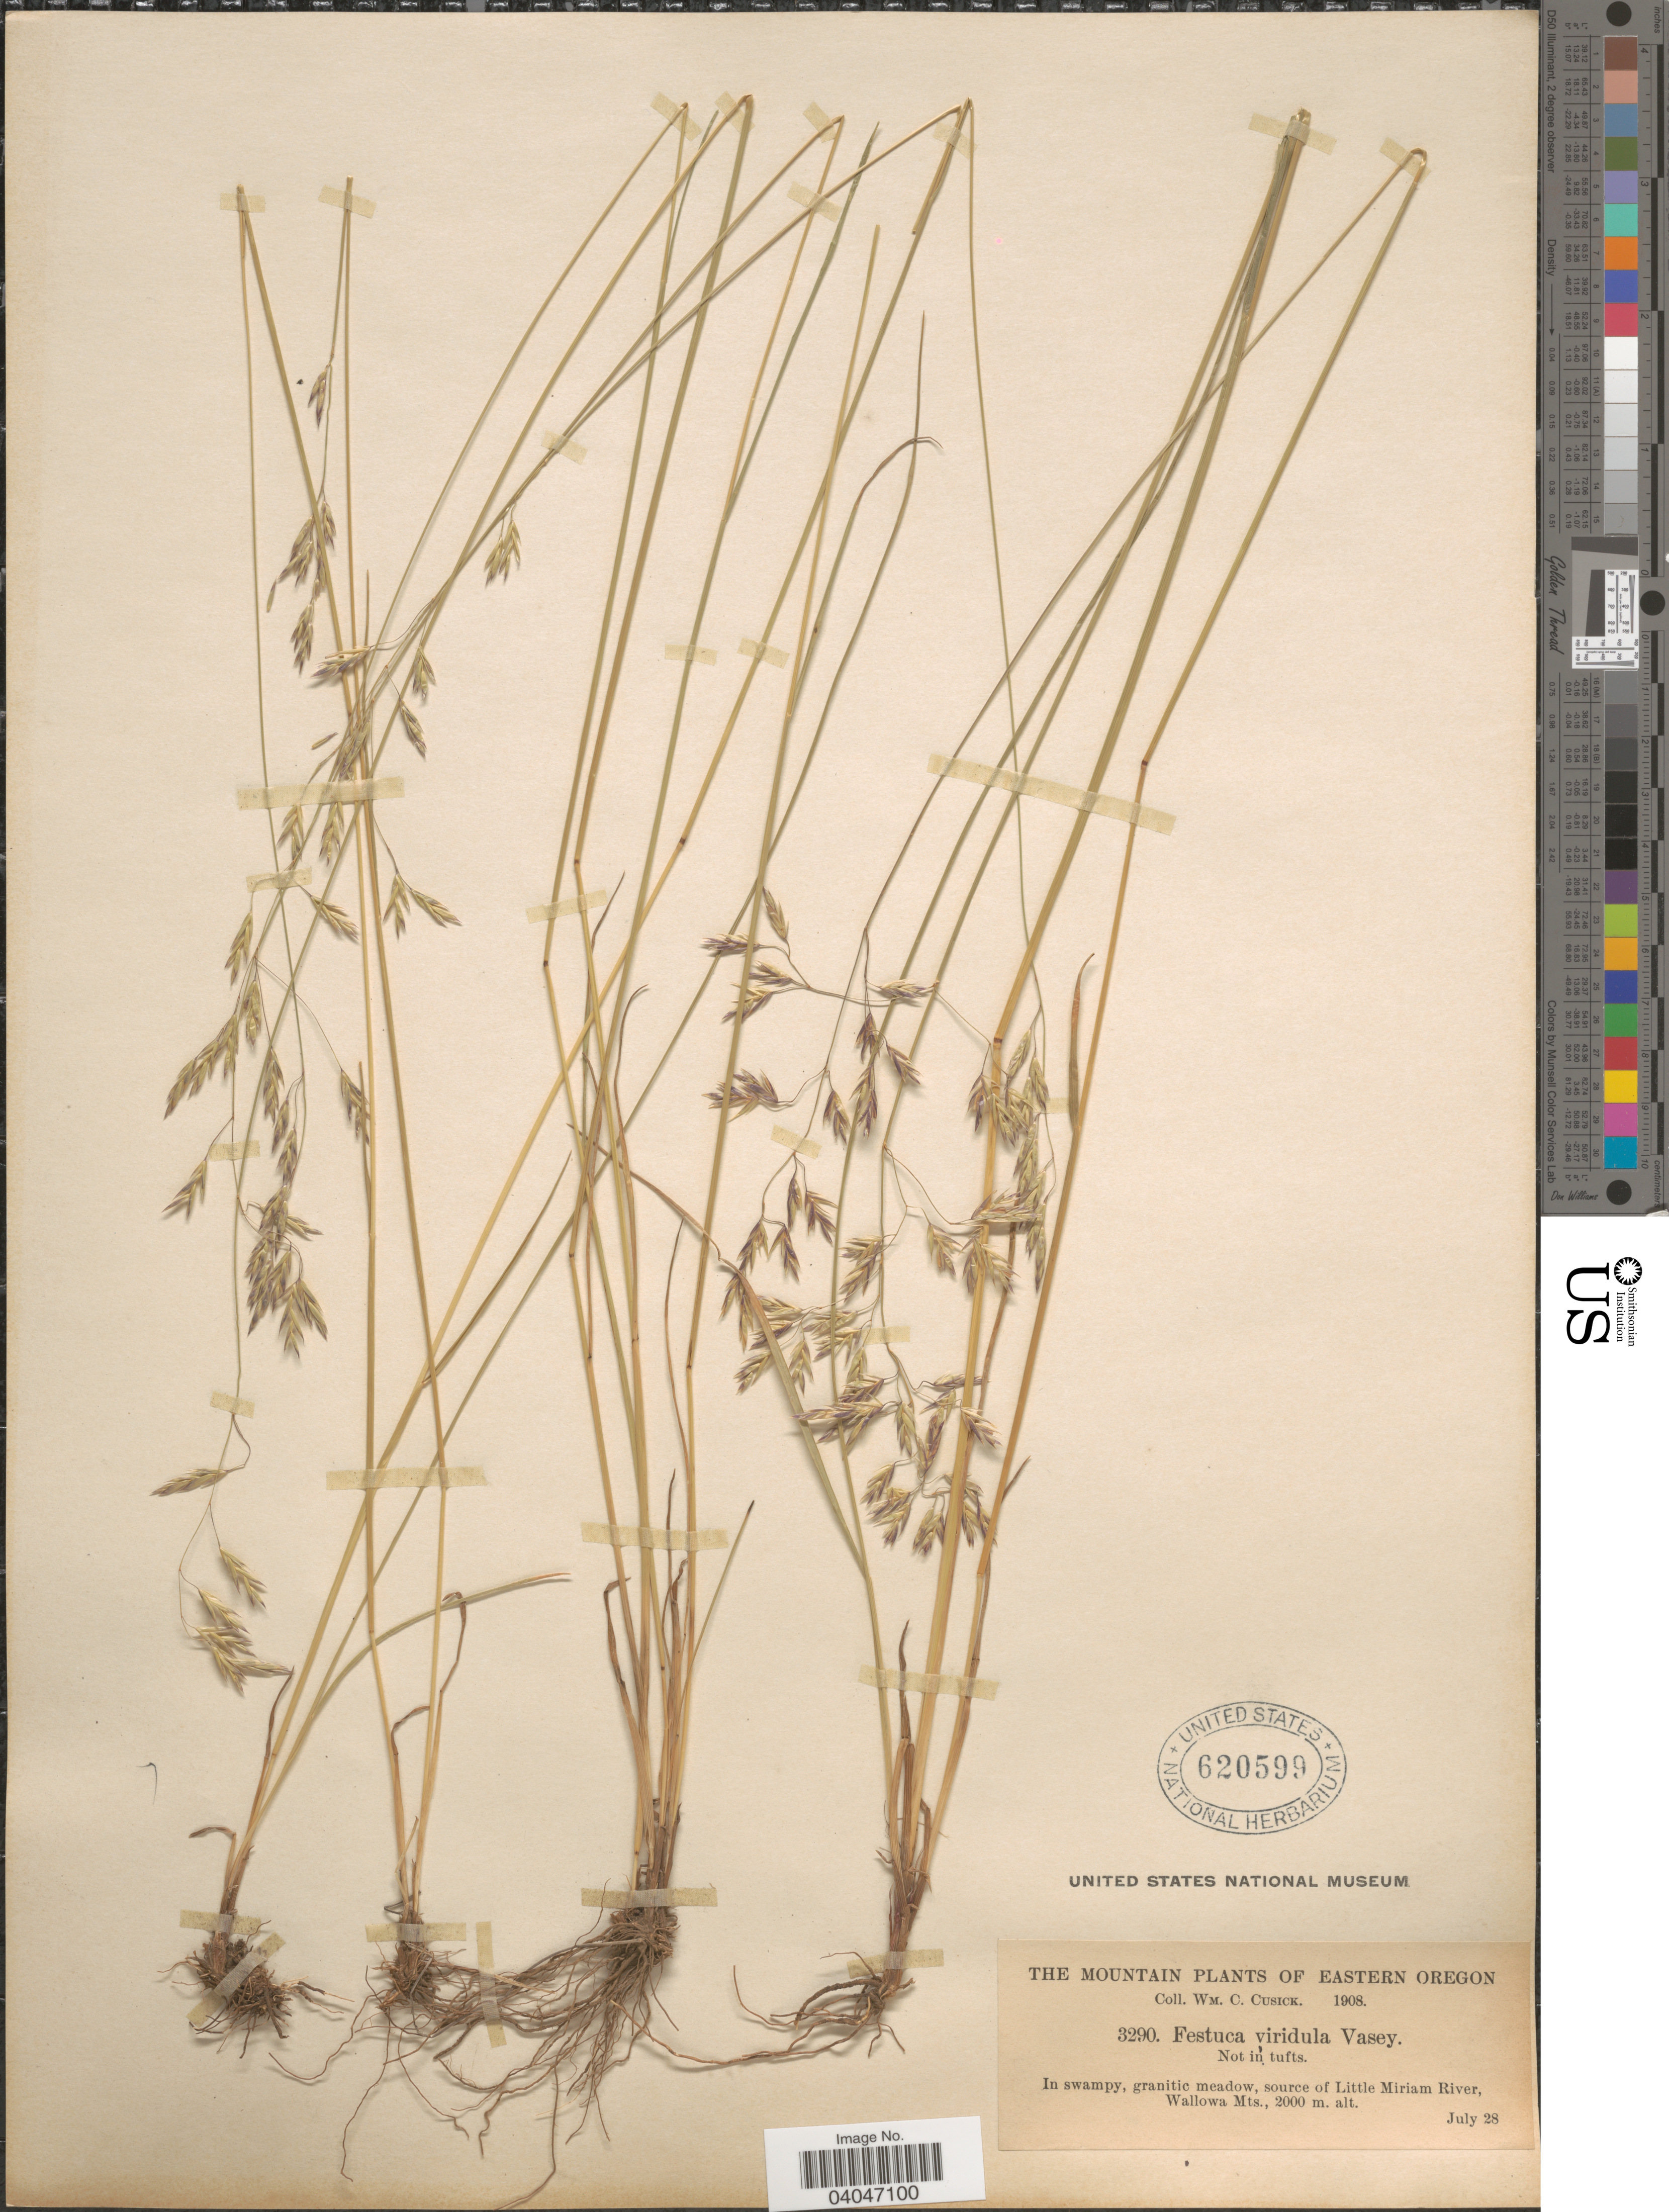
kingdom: Plantae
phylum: Tracheophyta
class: Liliopsida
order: Poales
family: Poaceae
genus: Festuca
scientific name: Festuca viridula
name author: Vasey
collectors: W. C. Cusick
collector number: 3290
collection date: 1908-07-28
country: United States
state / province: Oregon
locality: The Mountain of Eastern Oregon. In swampy, granitic meadow, source of Little Miriam River. Wallowa Mts.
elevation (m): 2000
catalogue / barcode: US 620599